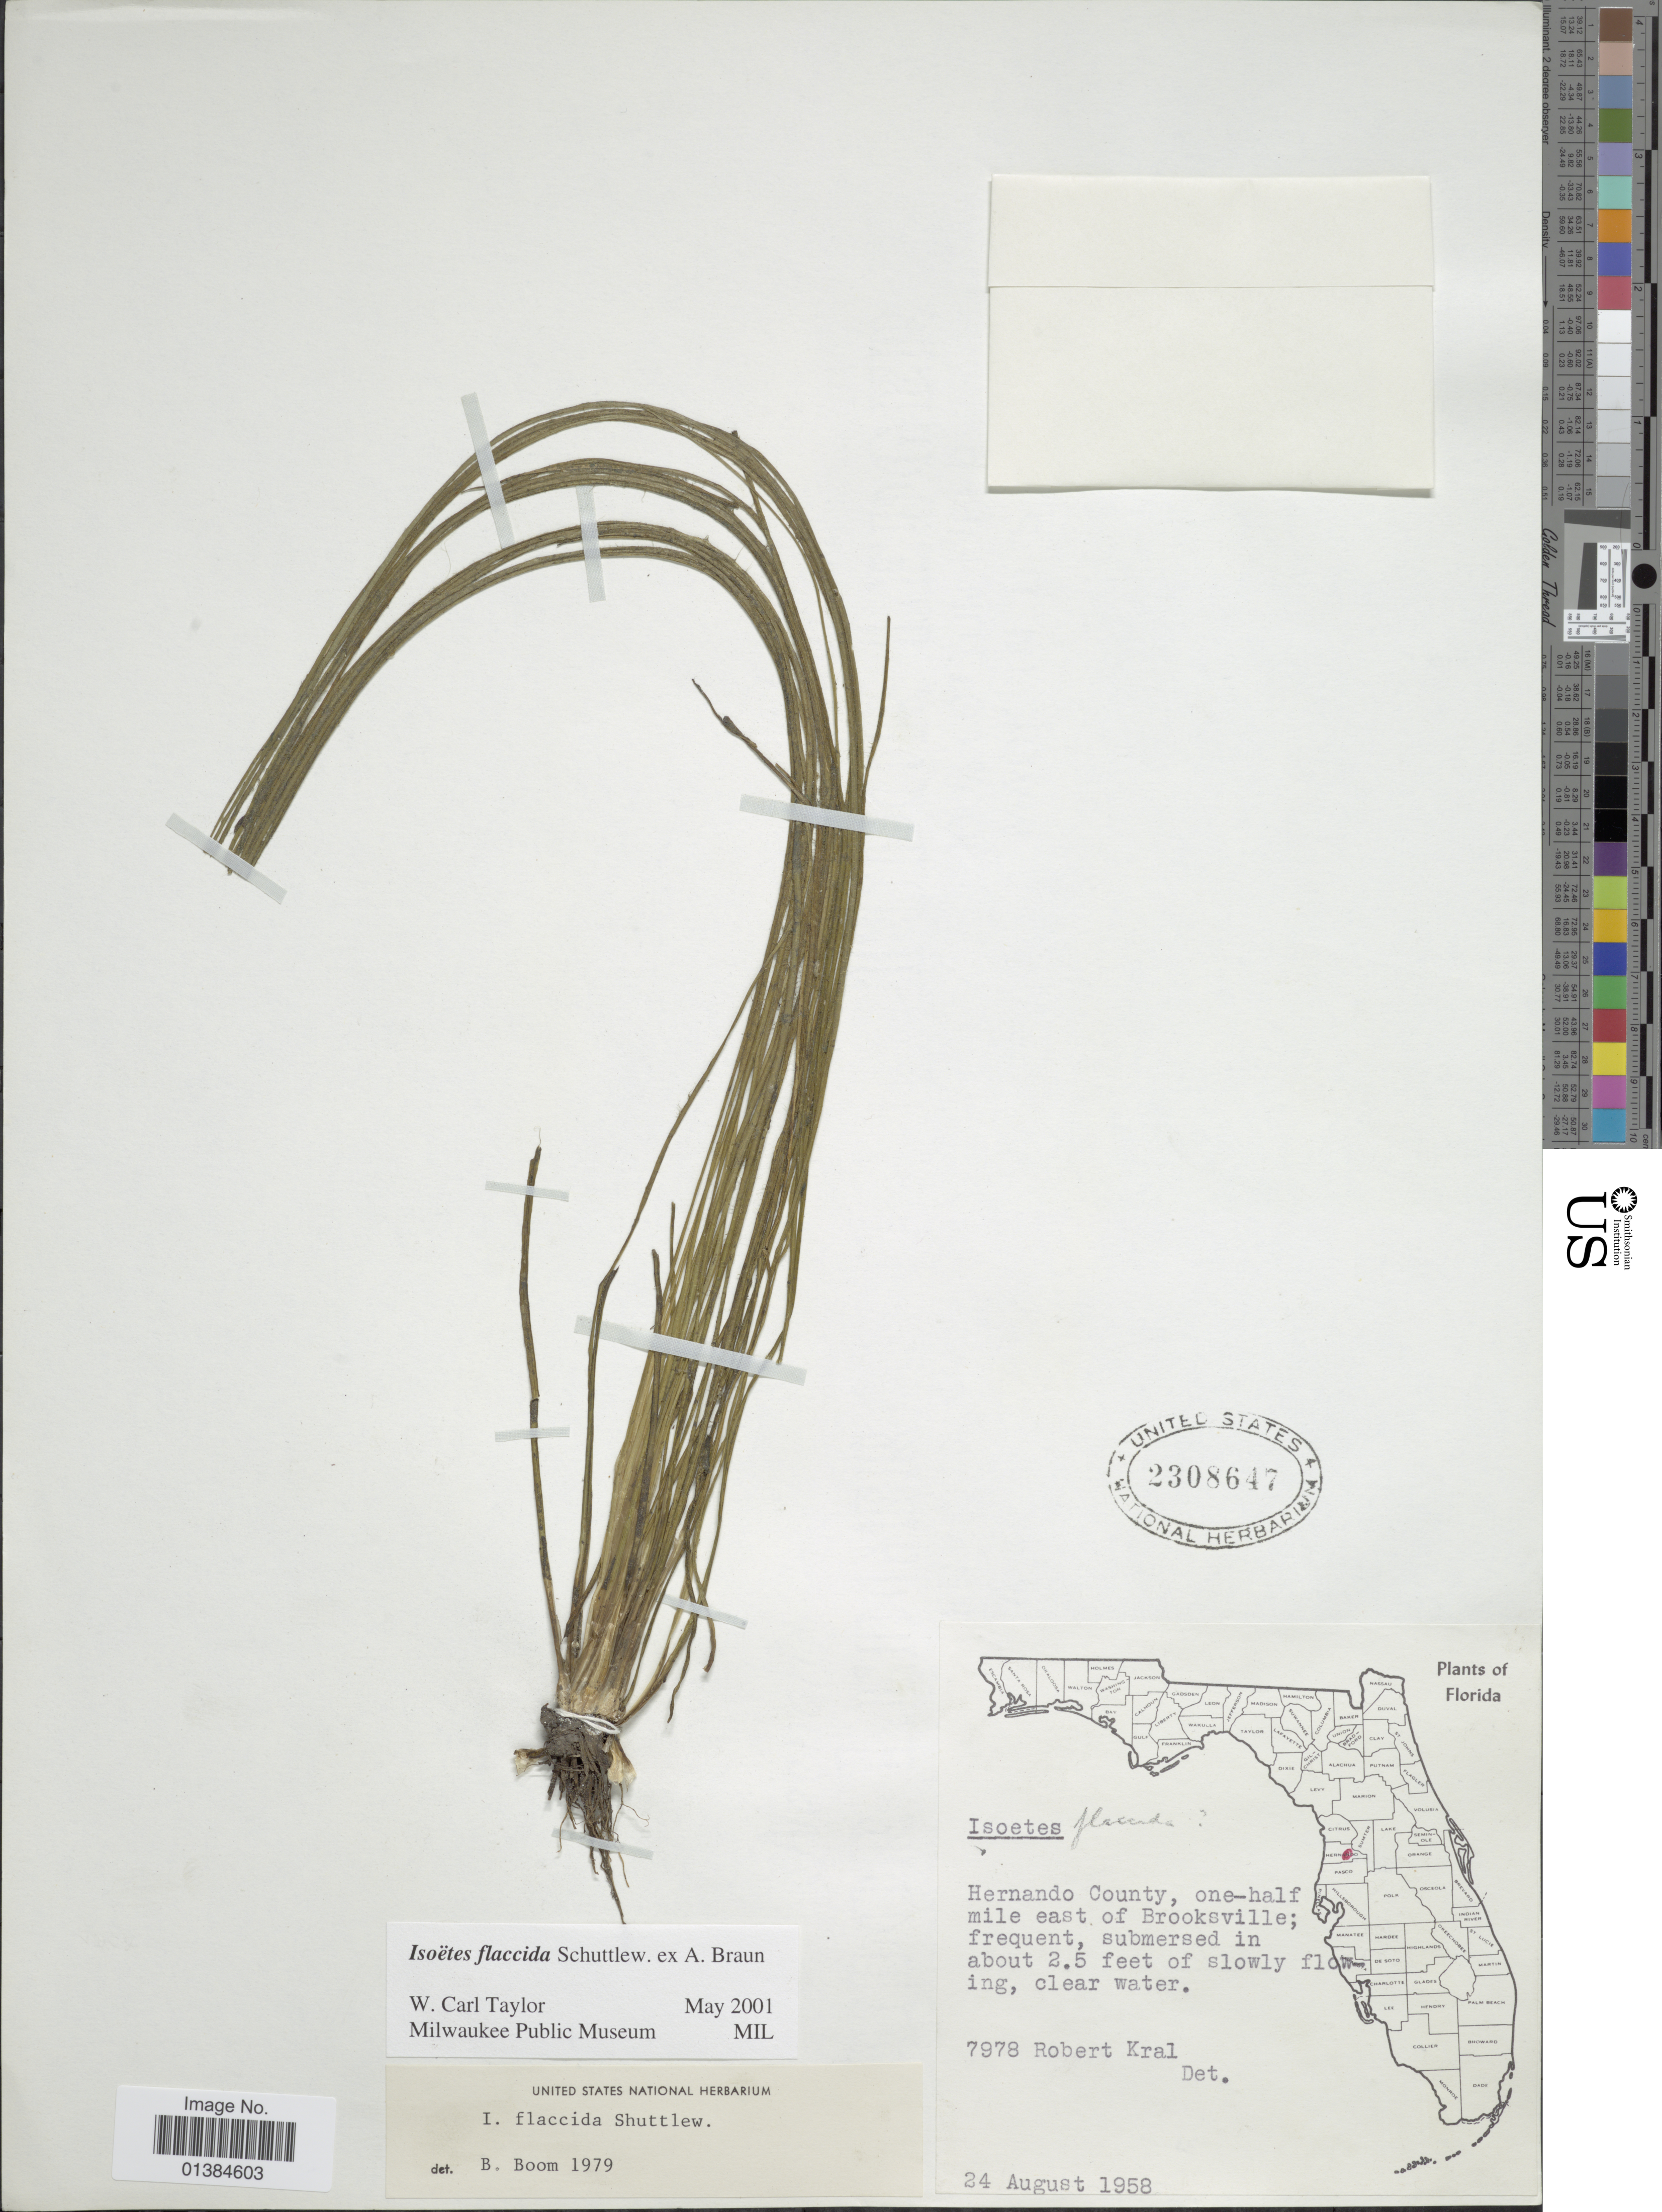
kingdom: Plantae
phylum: Tracheophyta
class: Lycopodiopsida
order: Isoetales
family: Isoetaceae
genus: Isoetes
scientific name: Isoetes flaccida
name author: Shuttlew. ex A. Braun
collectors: R. Kral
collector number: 7978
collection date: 1958-08-24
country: United States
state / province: Florida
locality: Hernando County, one-half mile east of Brooksville.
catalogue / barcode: US 2308647